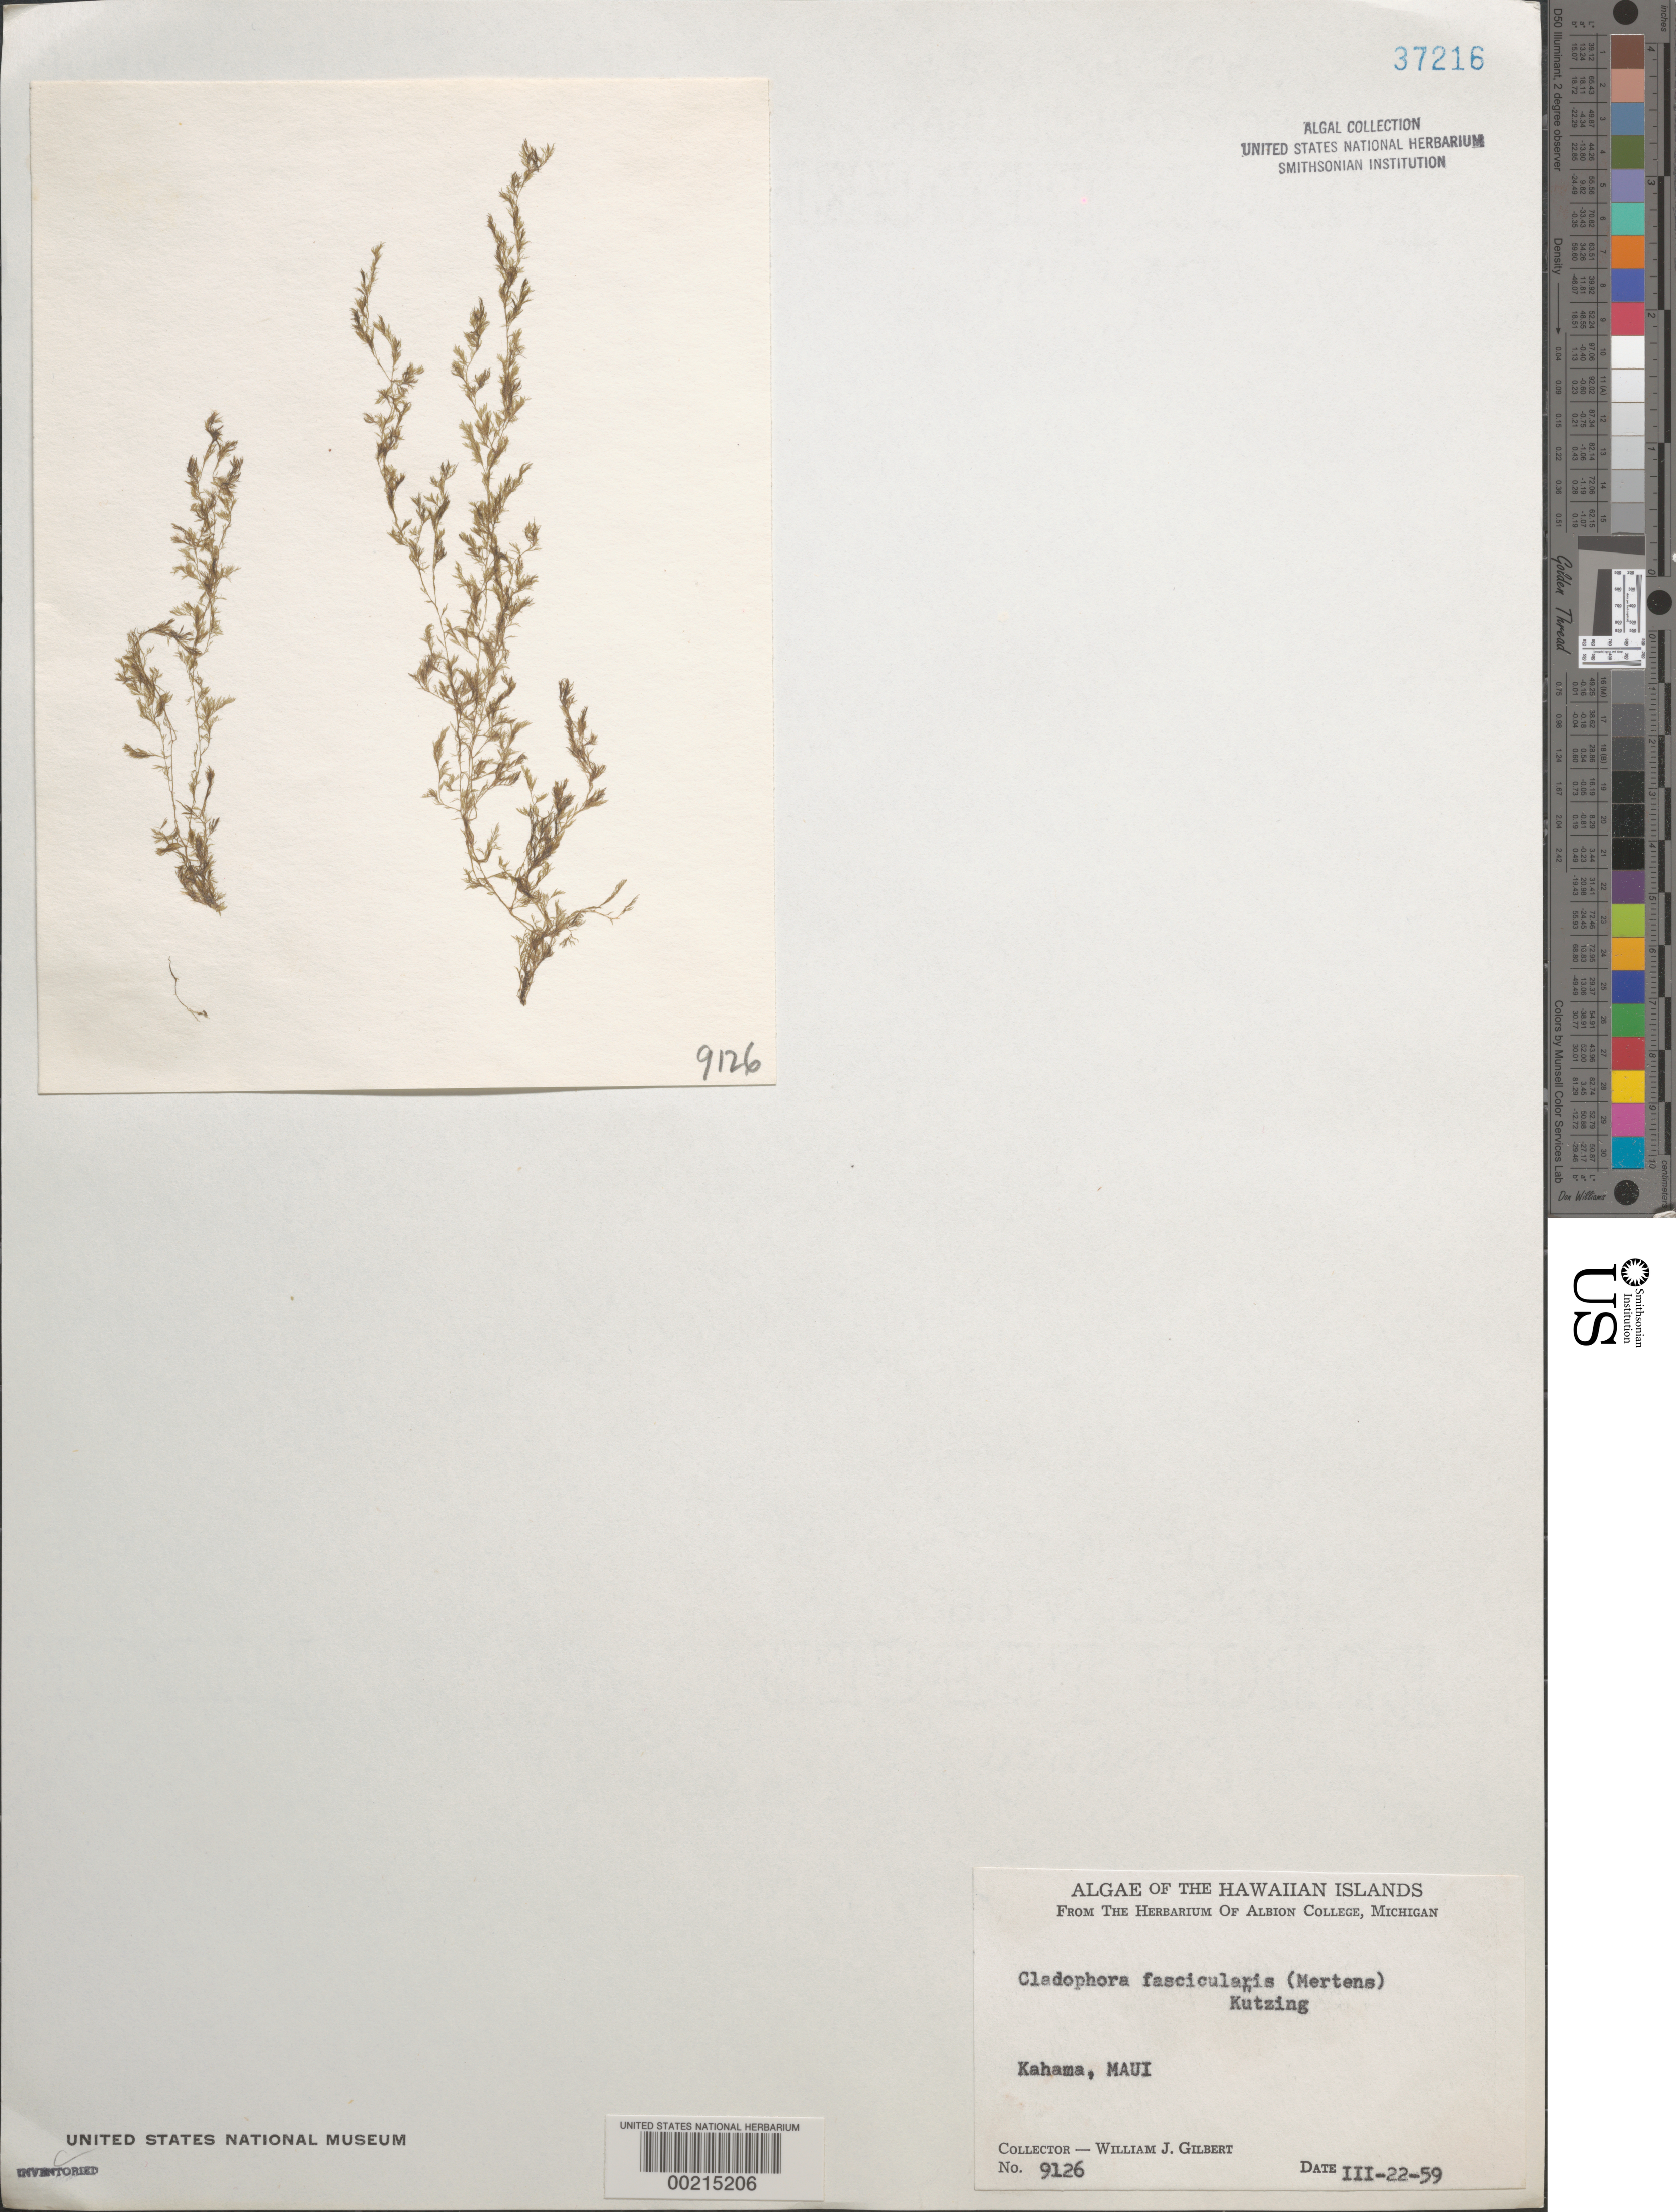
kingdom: Plantae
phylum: Chlorophyta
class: Ulvophyceae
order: Bryopsidales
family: Caulerpaceae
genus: Caulerpa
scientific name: Caulerpa chemnitzia var. vanbossae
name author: (Setch. & N.L. Gardner) Fern.-Garcia & Riosm.-Rod.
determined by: Algae name updating Project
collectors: W. J. Gilbert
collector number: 9126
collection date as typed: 22 Mar 1959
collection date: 1959-03-22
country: United States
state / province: Hawaii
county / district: Maui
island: Maui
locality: Kahama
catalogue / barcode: US 37216